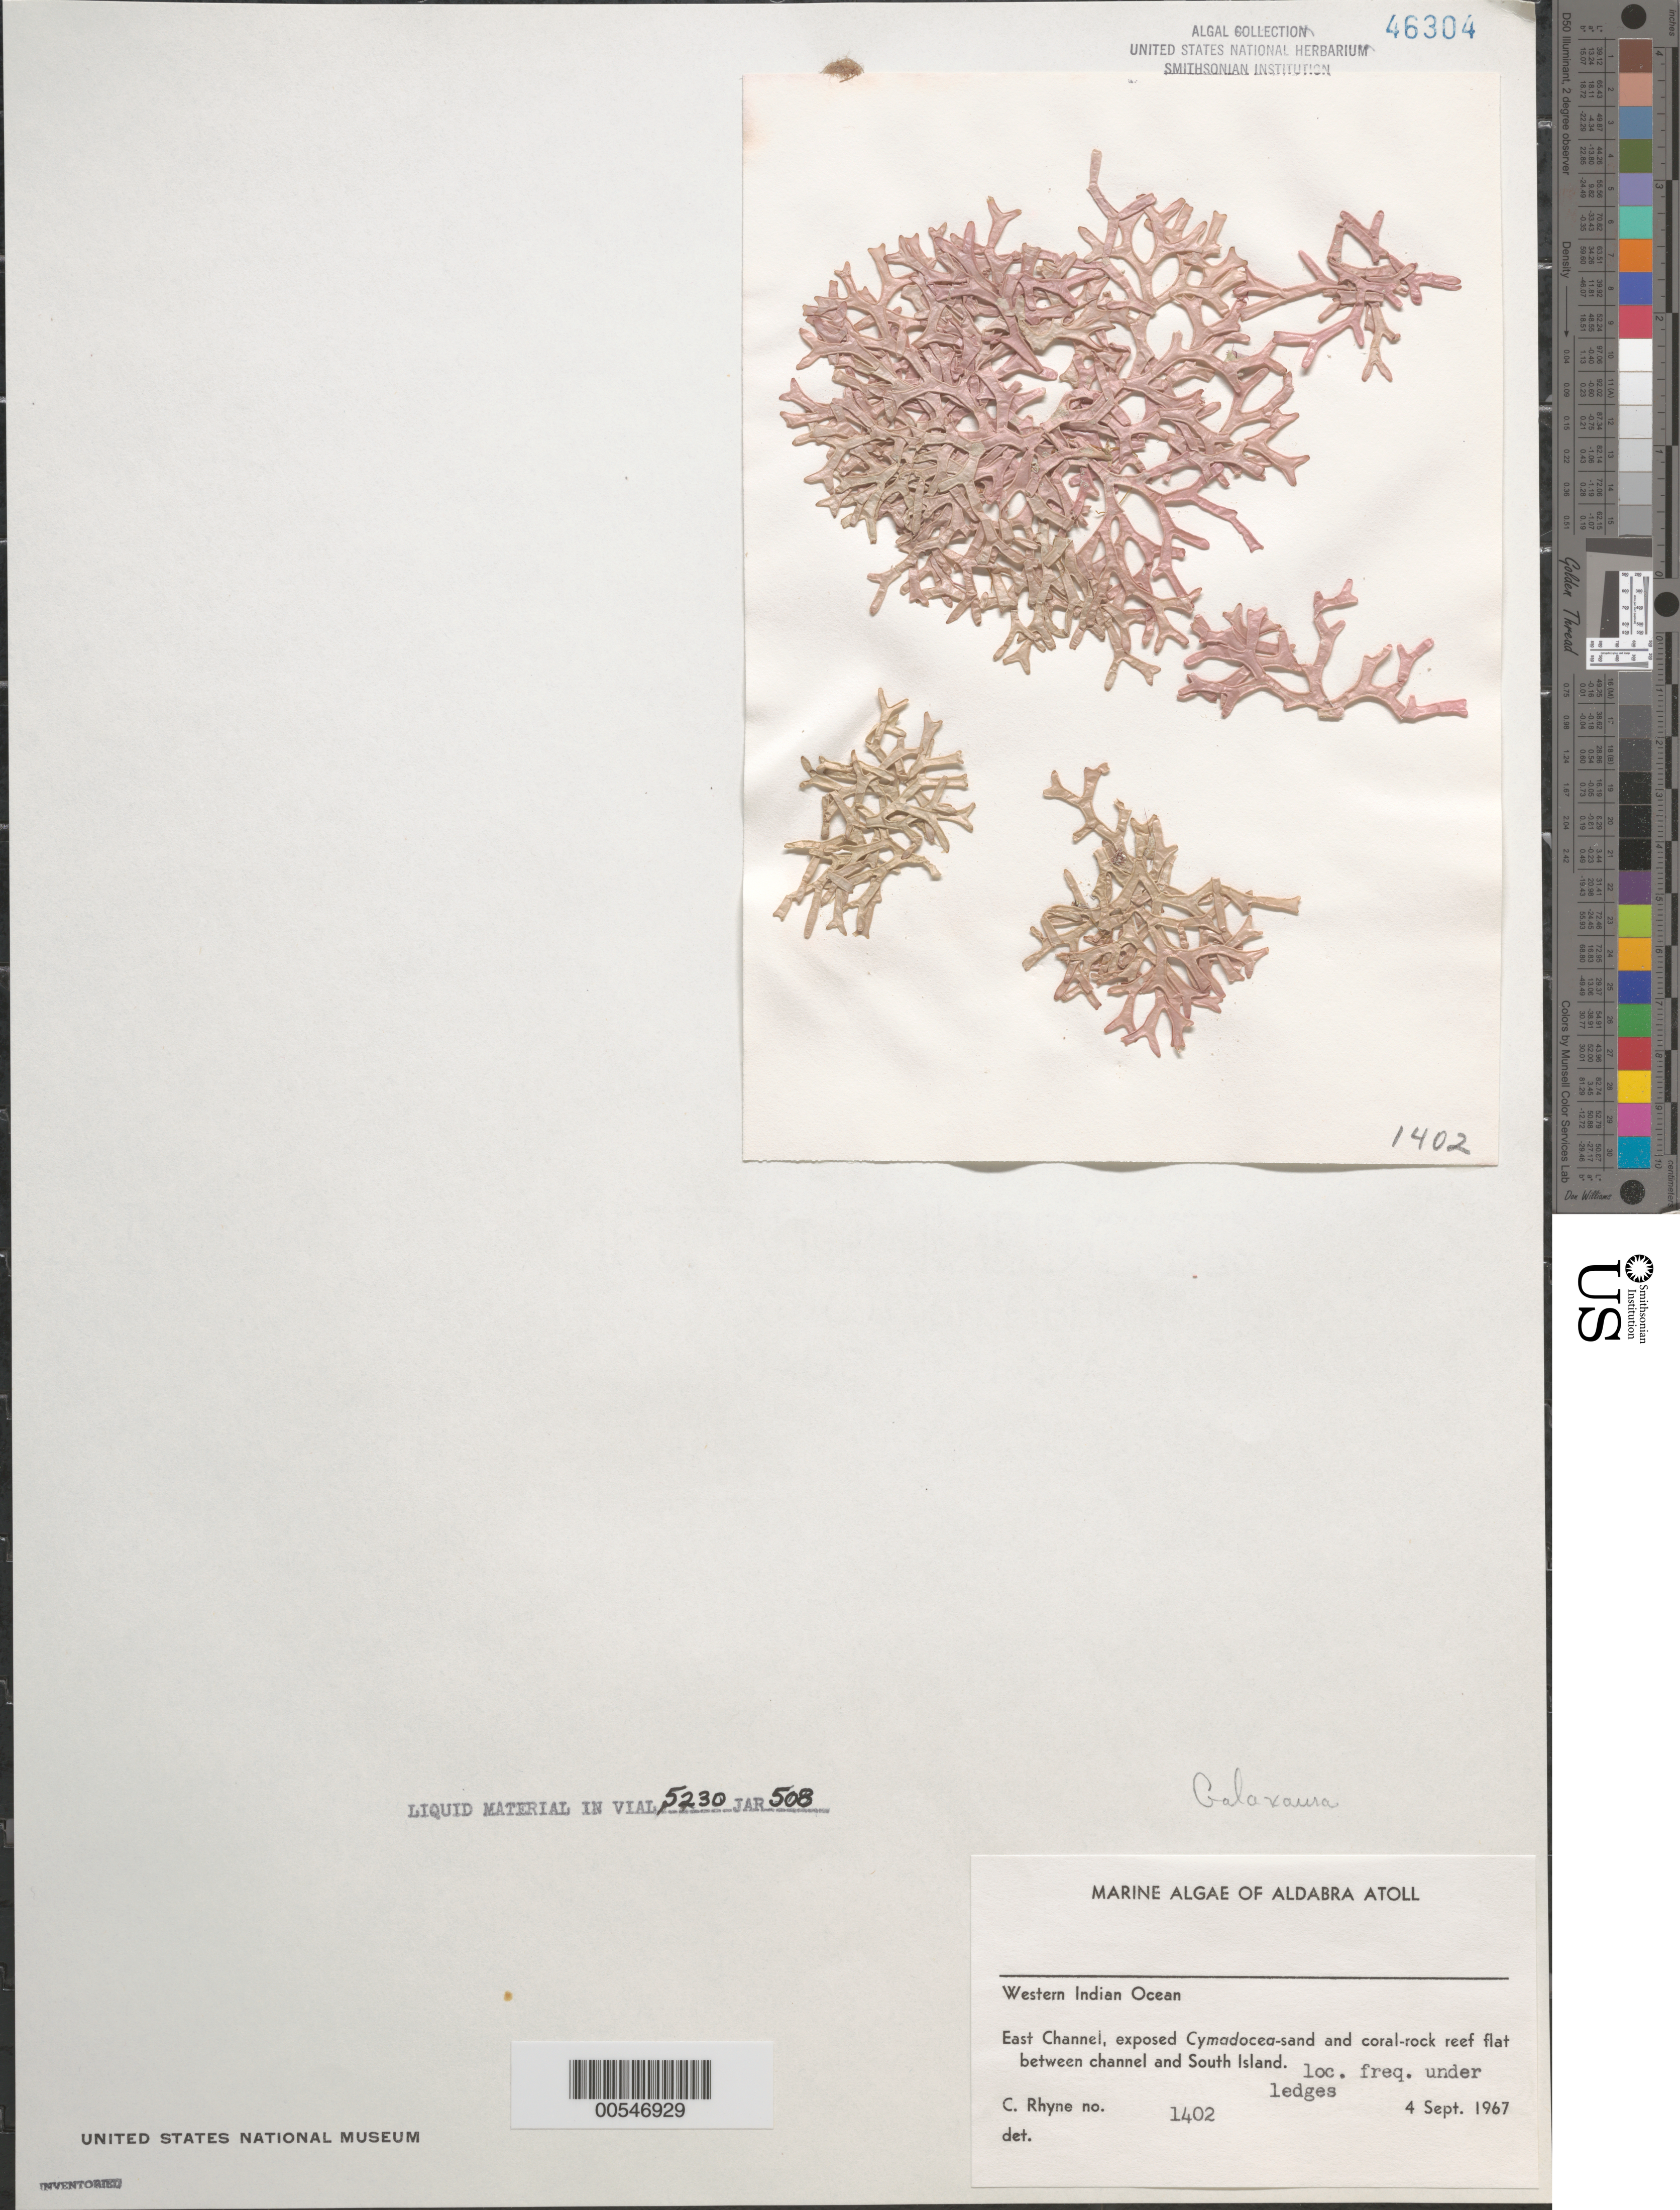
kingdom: Plantae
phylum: Rhodophyta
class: Florideophyceae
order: Nemaliales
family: Galaxauraceae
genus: Galaxaura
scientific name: Galaxaura sp.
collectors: C. Rhyne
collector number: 1402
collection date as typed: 04 Sep 1967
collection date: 1967-09-04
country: Seychelles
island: Aldabra Atoll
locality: Between East Channel and South Island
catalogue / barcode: US 46304